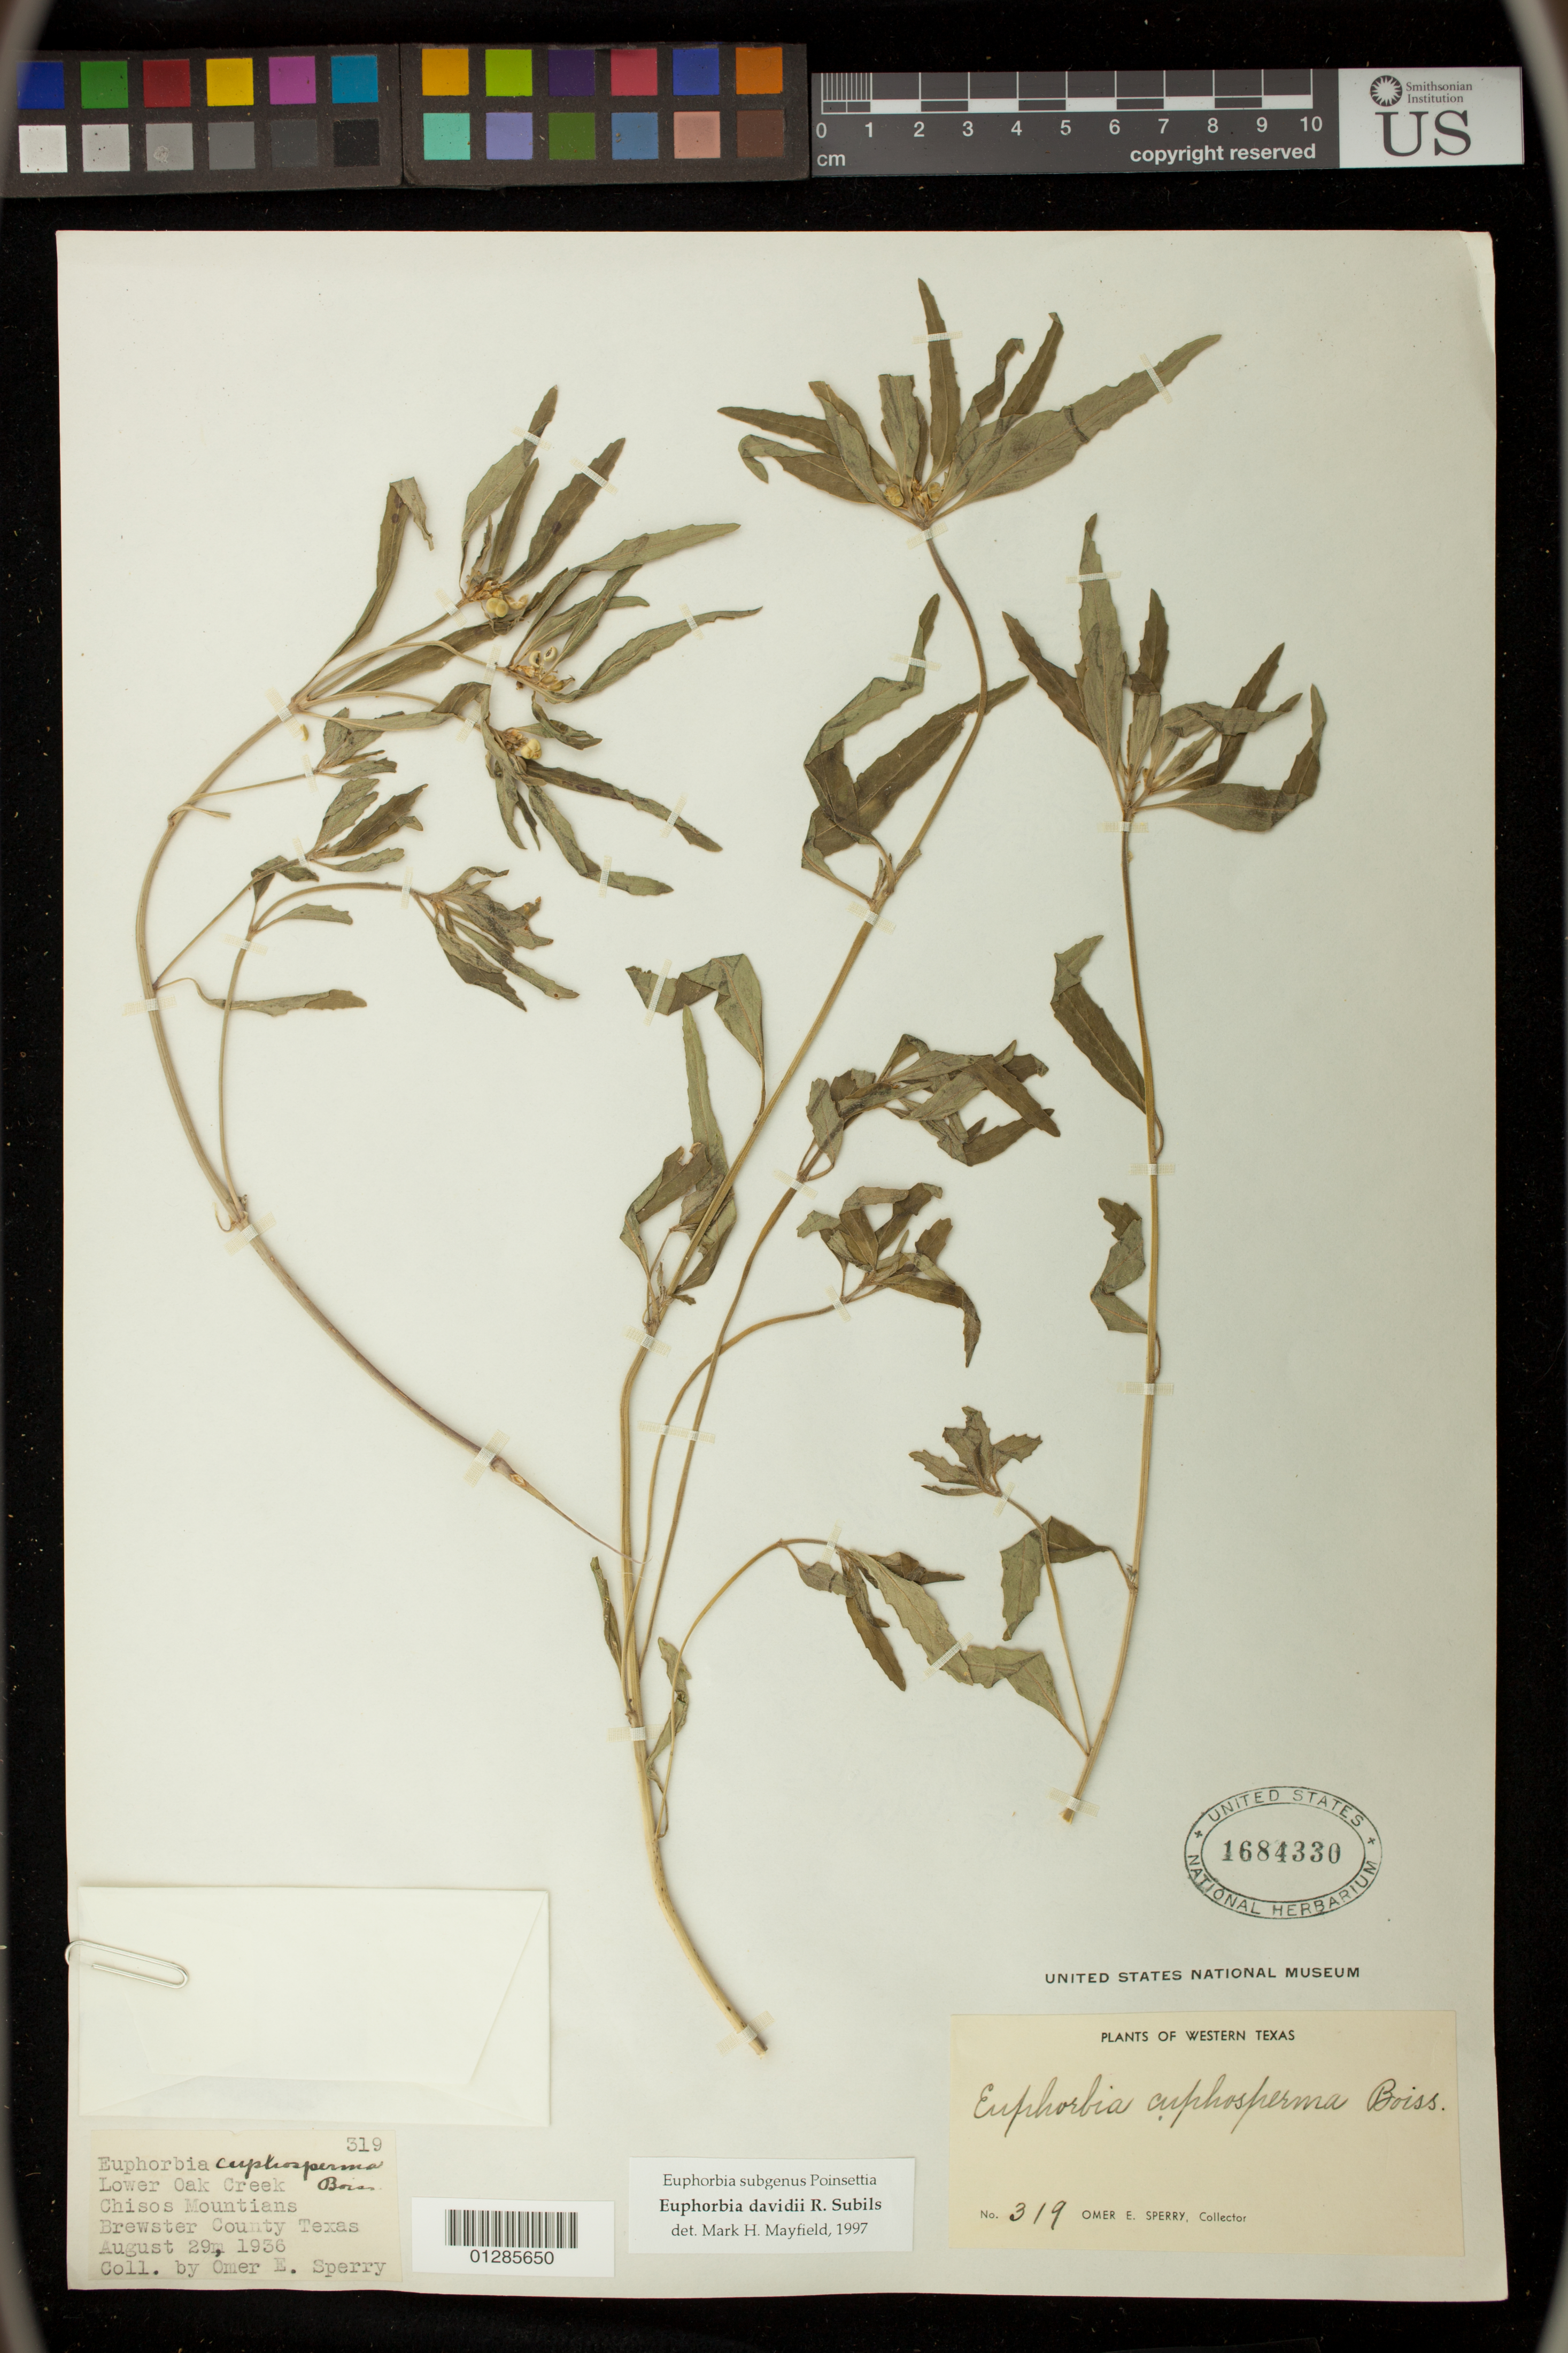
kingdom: Plantae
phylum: Tracheophyta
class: Magnoliopsida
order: Malpighiales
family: Euphorbiaceae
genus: Euphorbia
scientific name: Euphorbia davidii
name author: Subils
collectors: O. E. Sperry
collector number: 319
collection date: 1936-08-29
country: United States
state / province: Texas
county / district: Brewster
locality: Lower Oak creek Chisos Mountains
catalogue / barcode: US 1684330